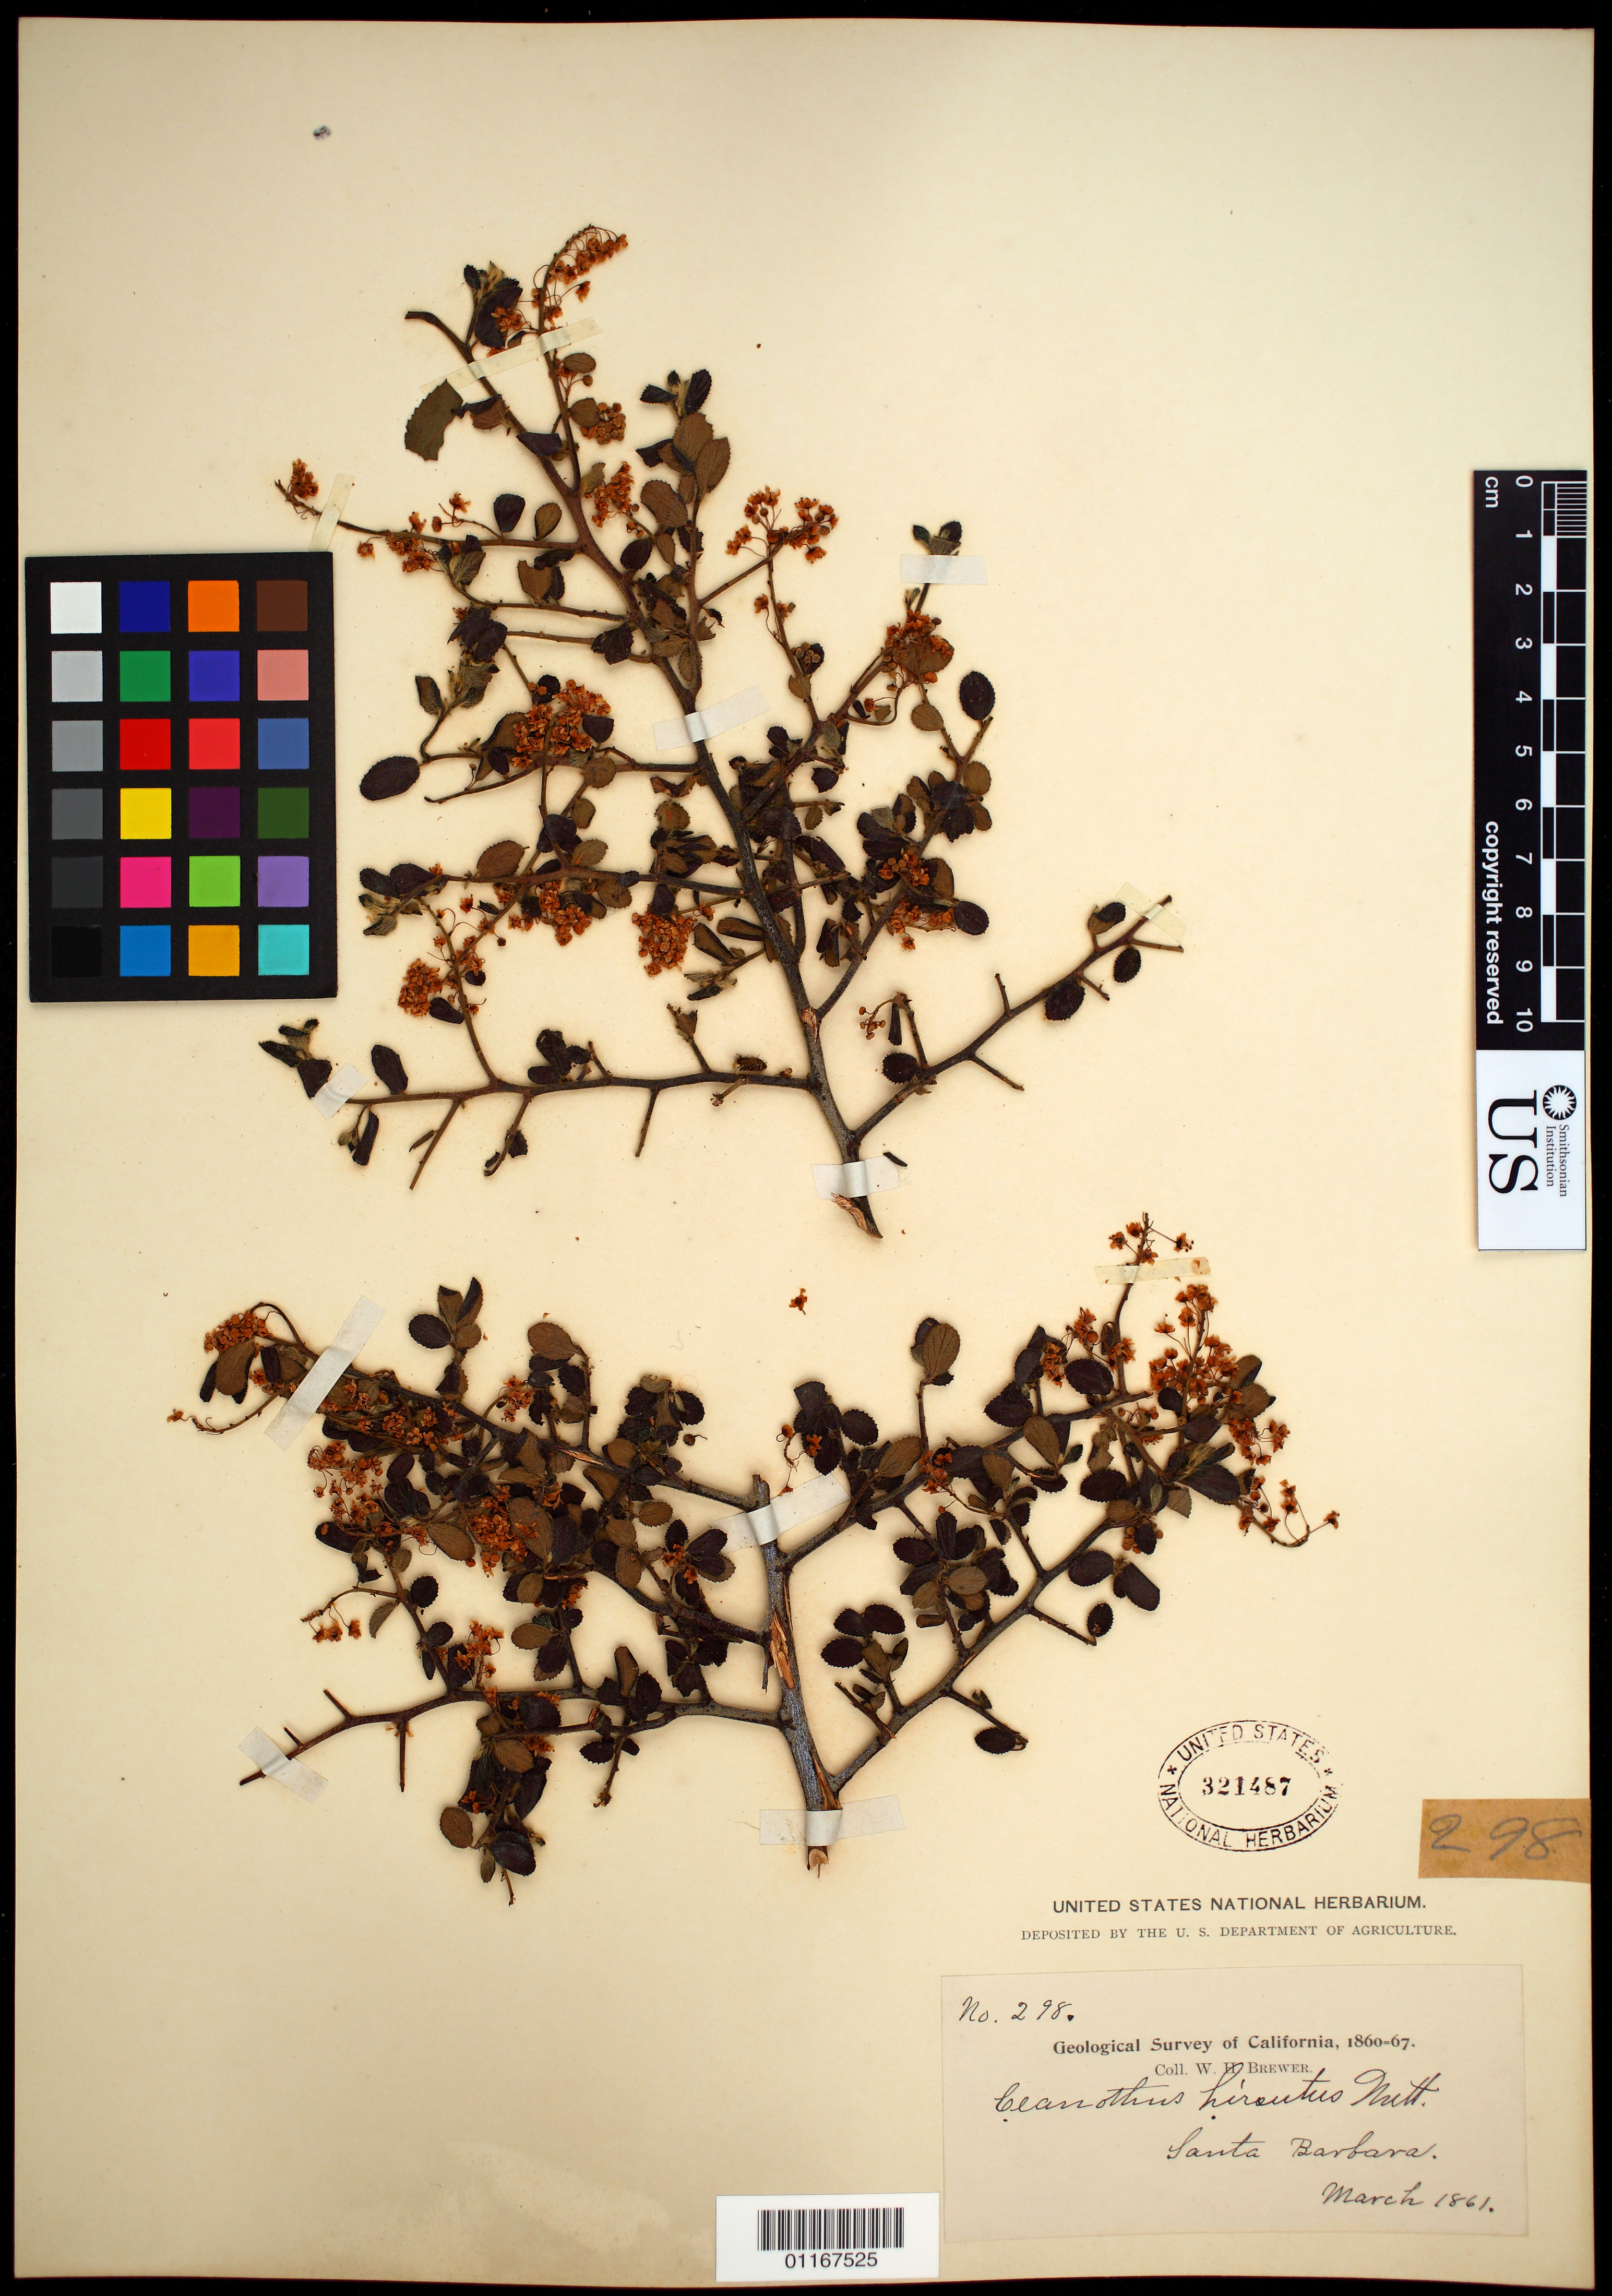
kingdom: Plantae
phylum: Tracheophyta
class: Magnoliopsida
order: Rosales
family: Rhamnaceae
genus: Ceanothus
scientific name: Ceanothus hirsutus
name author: Nutt.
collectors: W. H. Brewer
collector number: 298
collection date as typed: Mar 1861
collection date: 1861-03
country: United States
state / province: California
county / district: Santa Barbara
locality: Santa Barbara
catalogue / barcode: US 321487